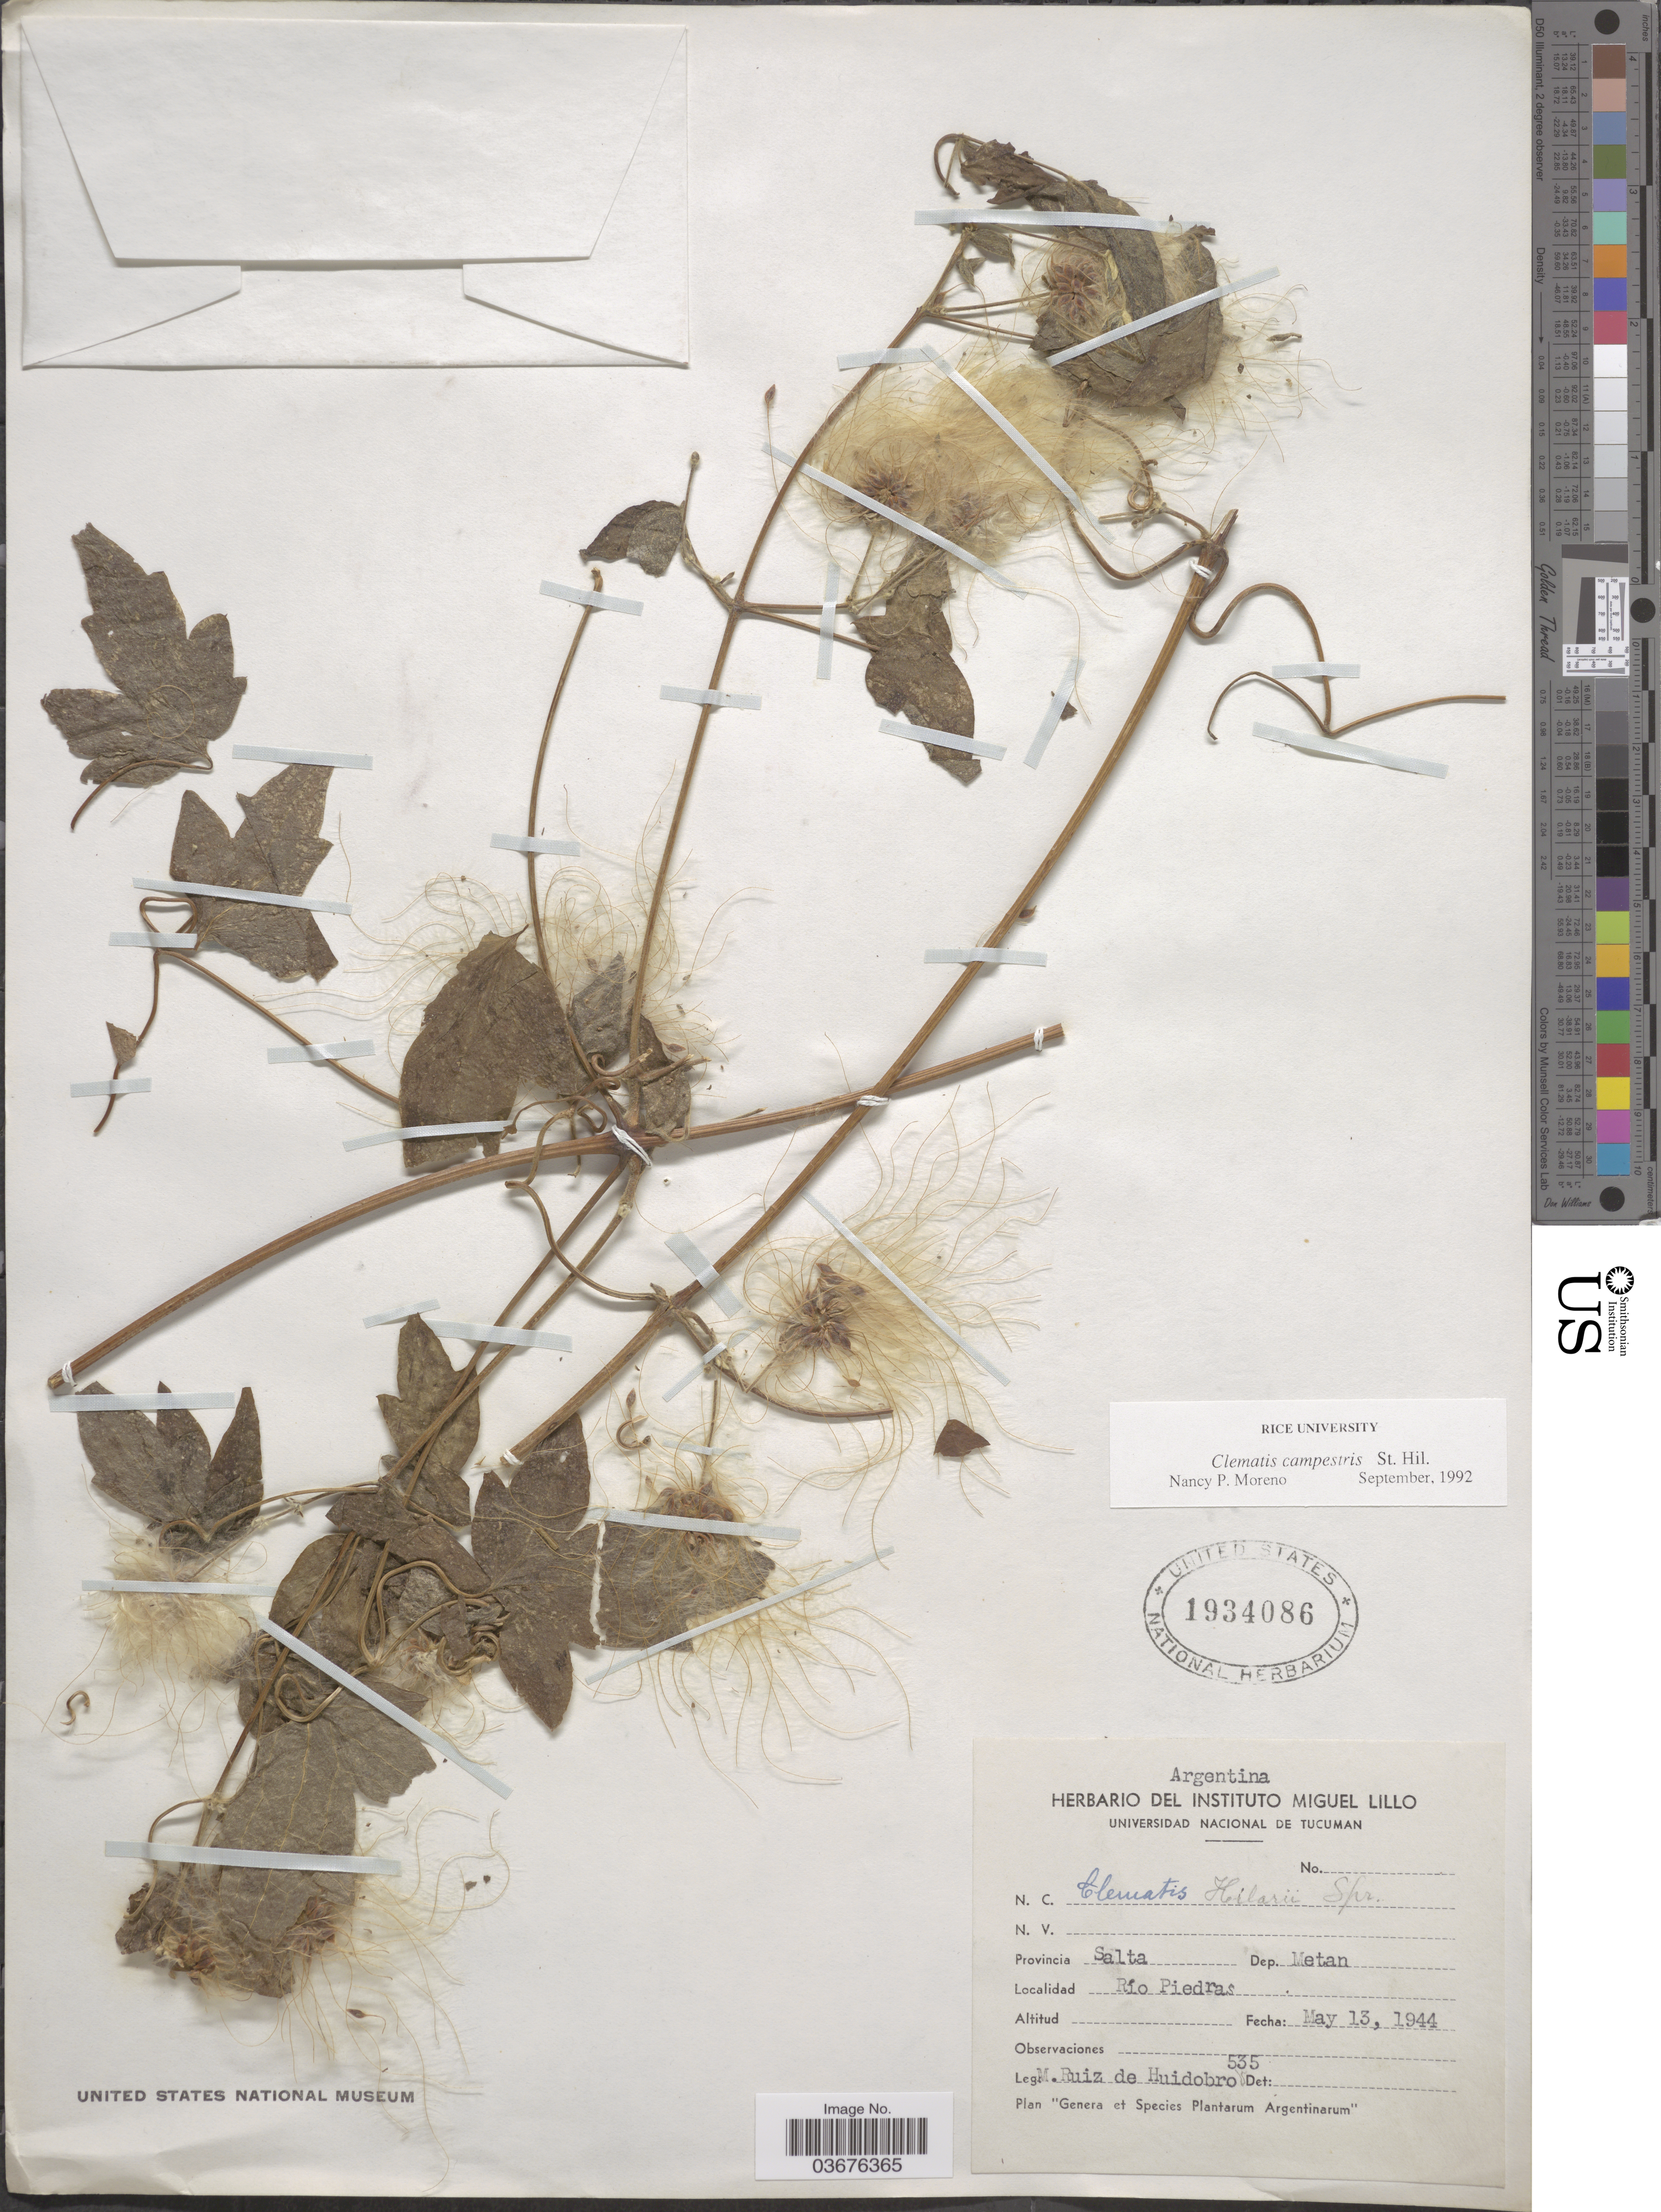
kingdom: Plantae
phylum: Tracheophyta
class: Magnoliopsida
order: Ranunculales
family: Ranunculaceae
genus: Clematis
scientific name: Clematis campestris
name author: A. St.-Hil.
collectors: M. Ruiz Huidobro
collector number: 535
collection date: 1944-05-13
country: Argentina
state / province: Salta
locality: Dep. Metan. Río Piedras.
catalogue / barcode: US 1934086